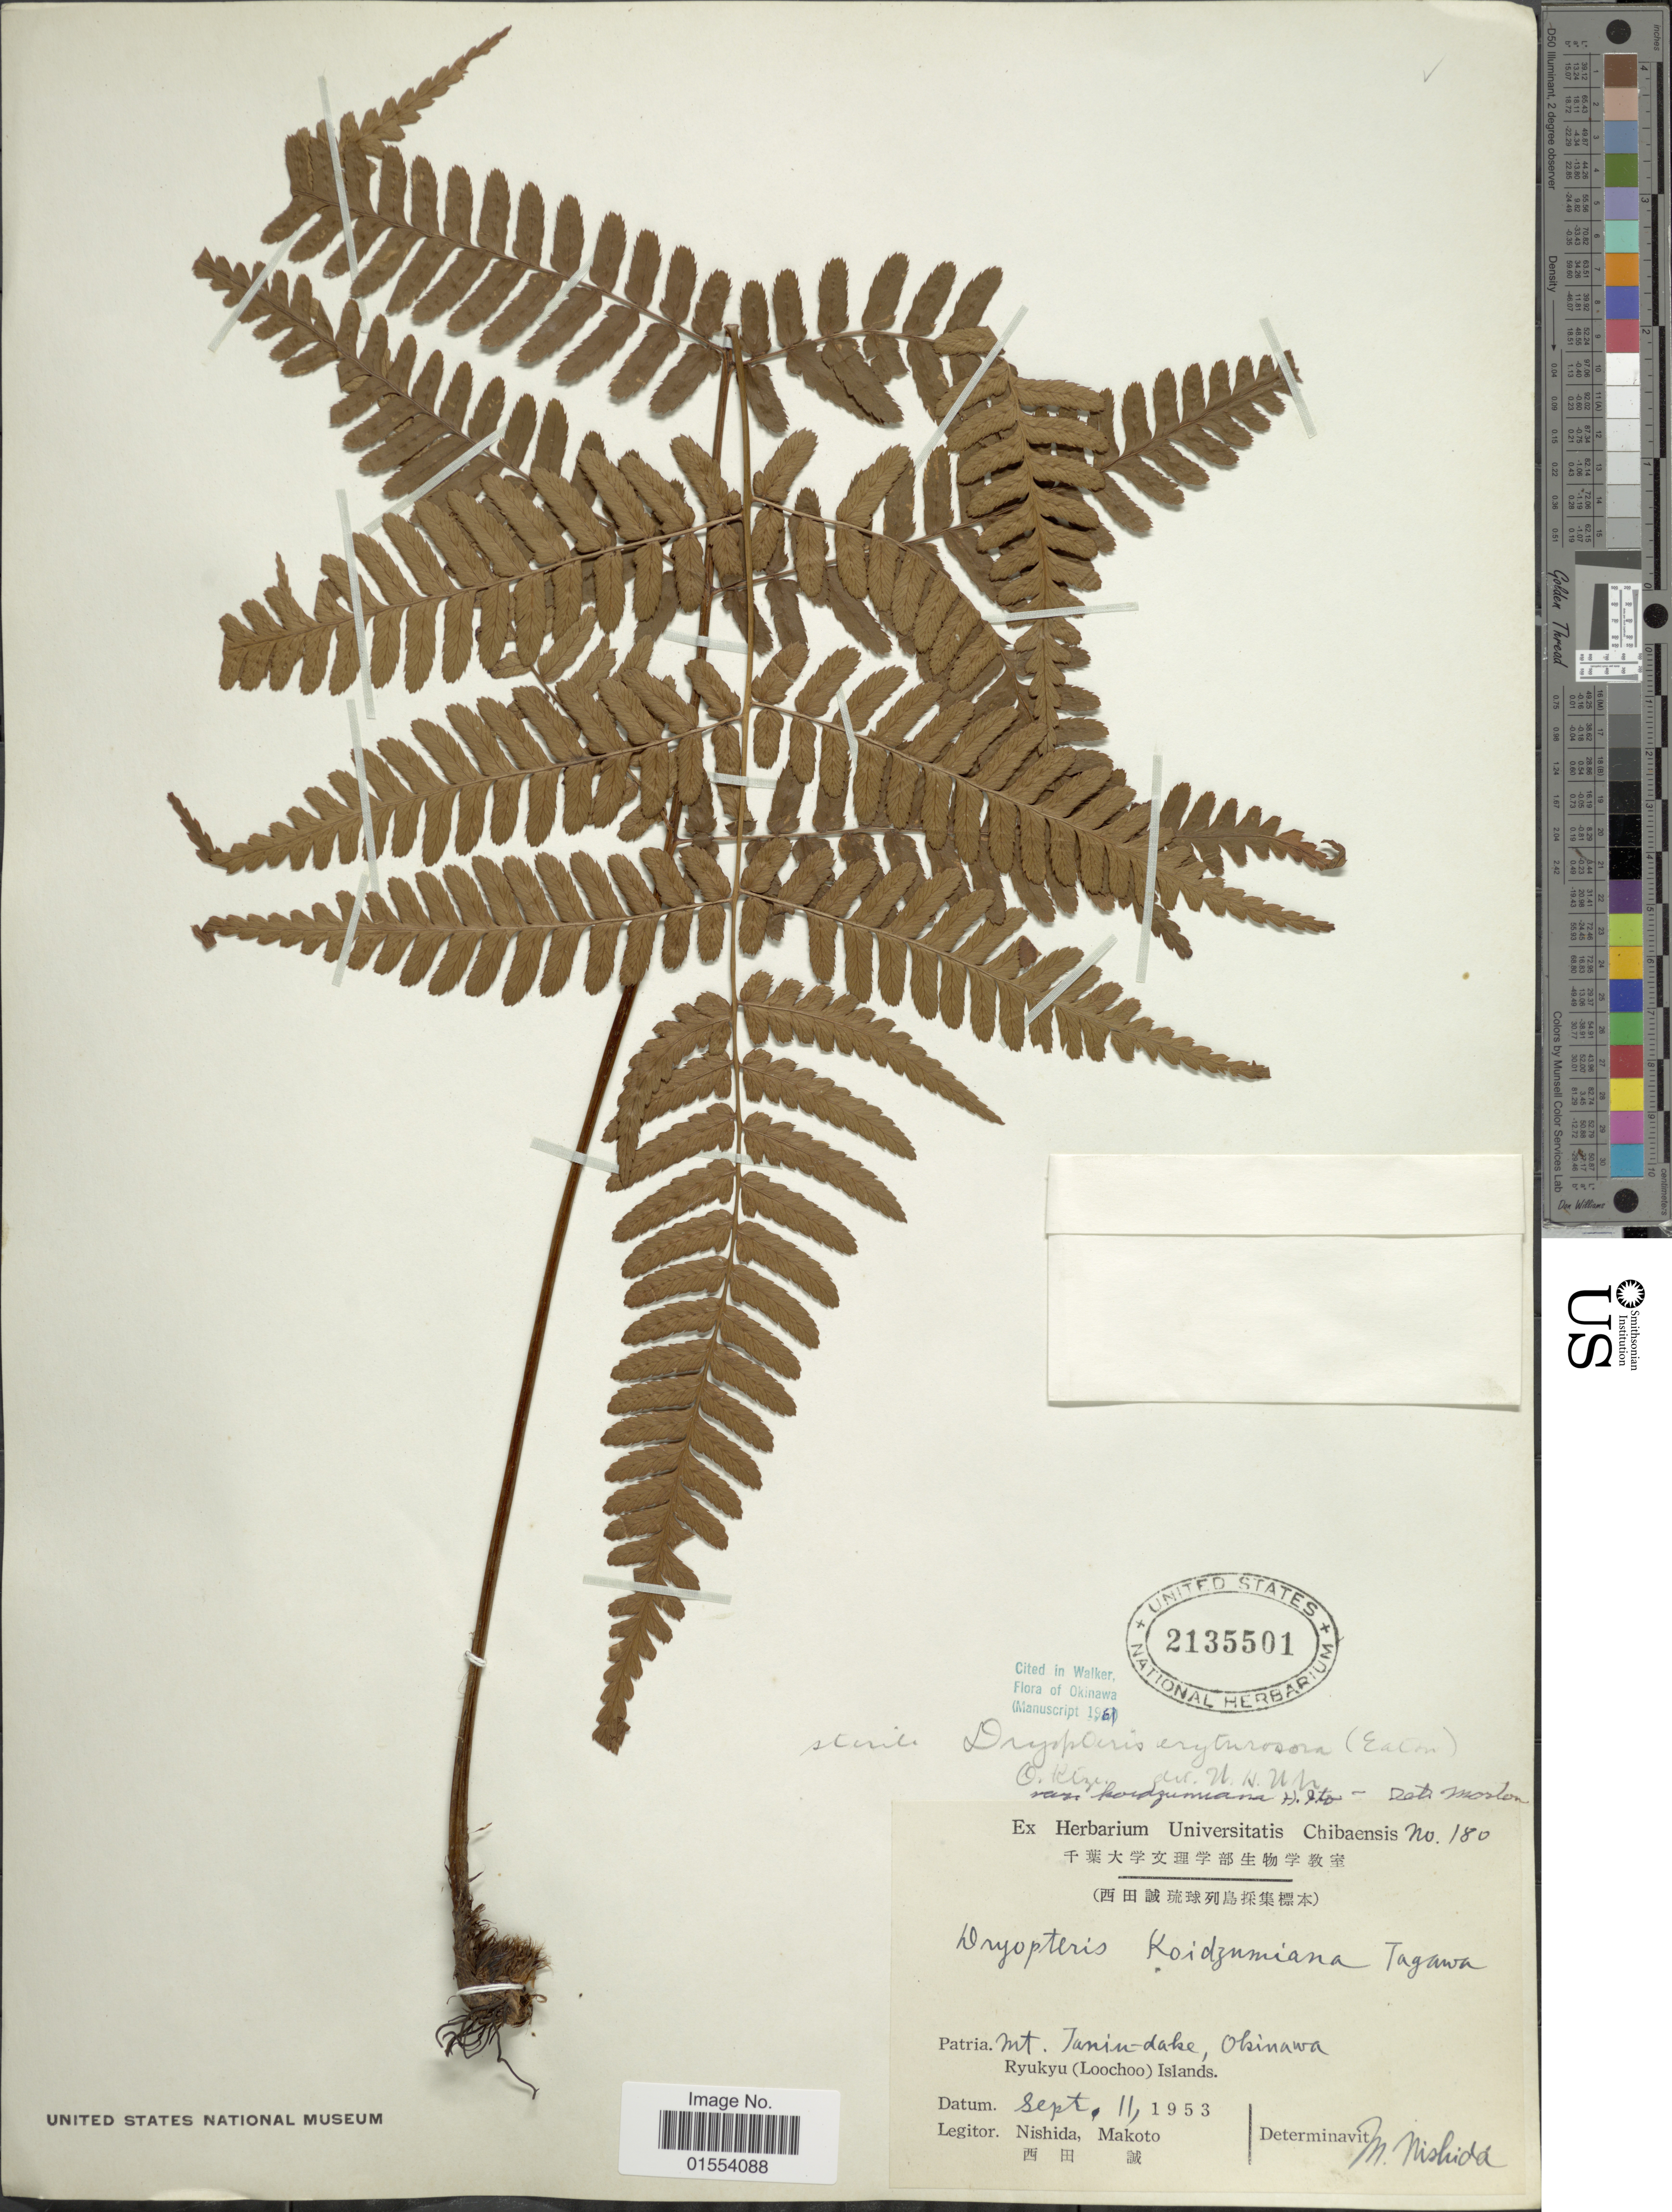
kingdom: Plantae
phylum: Tracheophyta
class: Polypodiopsida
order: Polypodiales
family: Dryopteridaceae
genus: Dryopteris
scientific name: Dryopteris erythrosora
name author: (D.C. Eaton) Kuntze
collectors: M. Nishida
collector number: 180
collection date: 1953-09-11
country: Japan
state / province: Okinawa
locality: Mt. Janin-dake, Okinawa, Ryukyu (loochoo) Islands.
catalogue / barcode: US 2135501